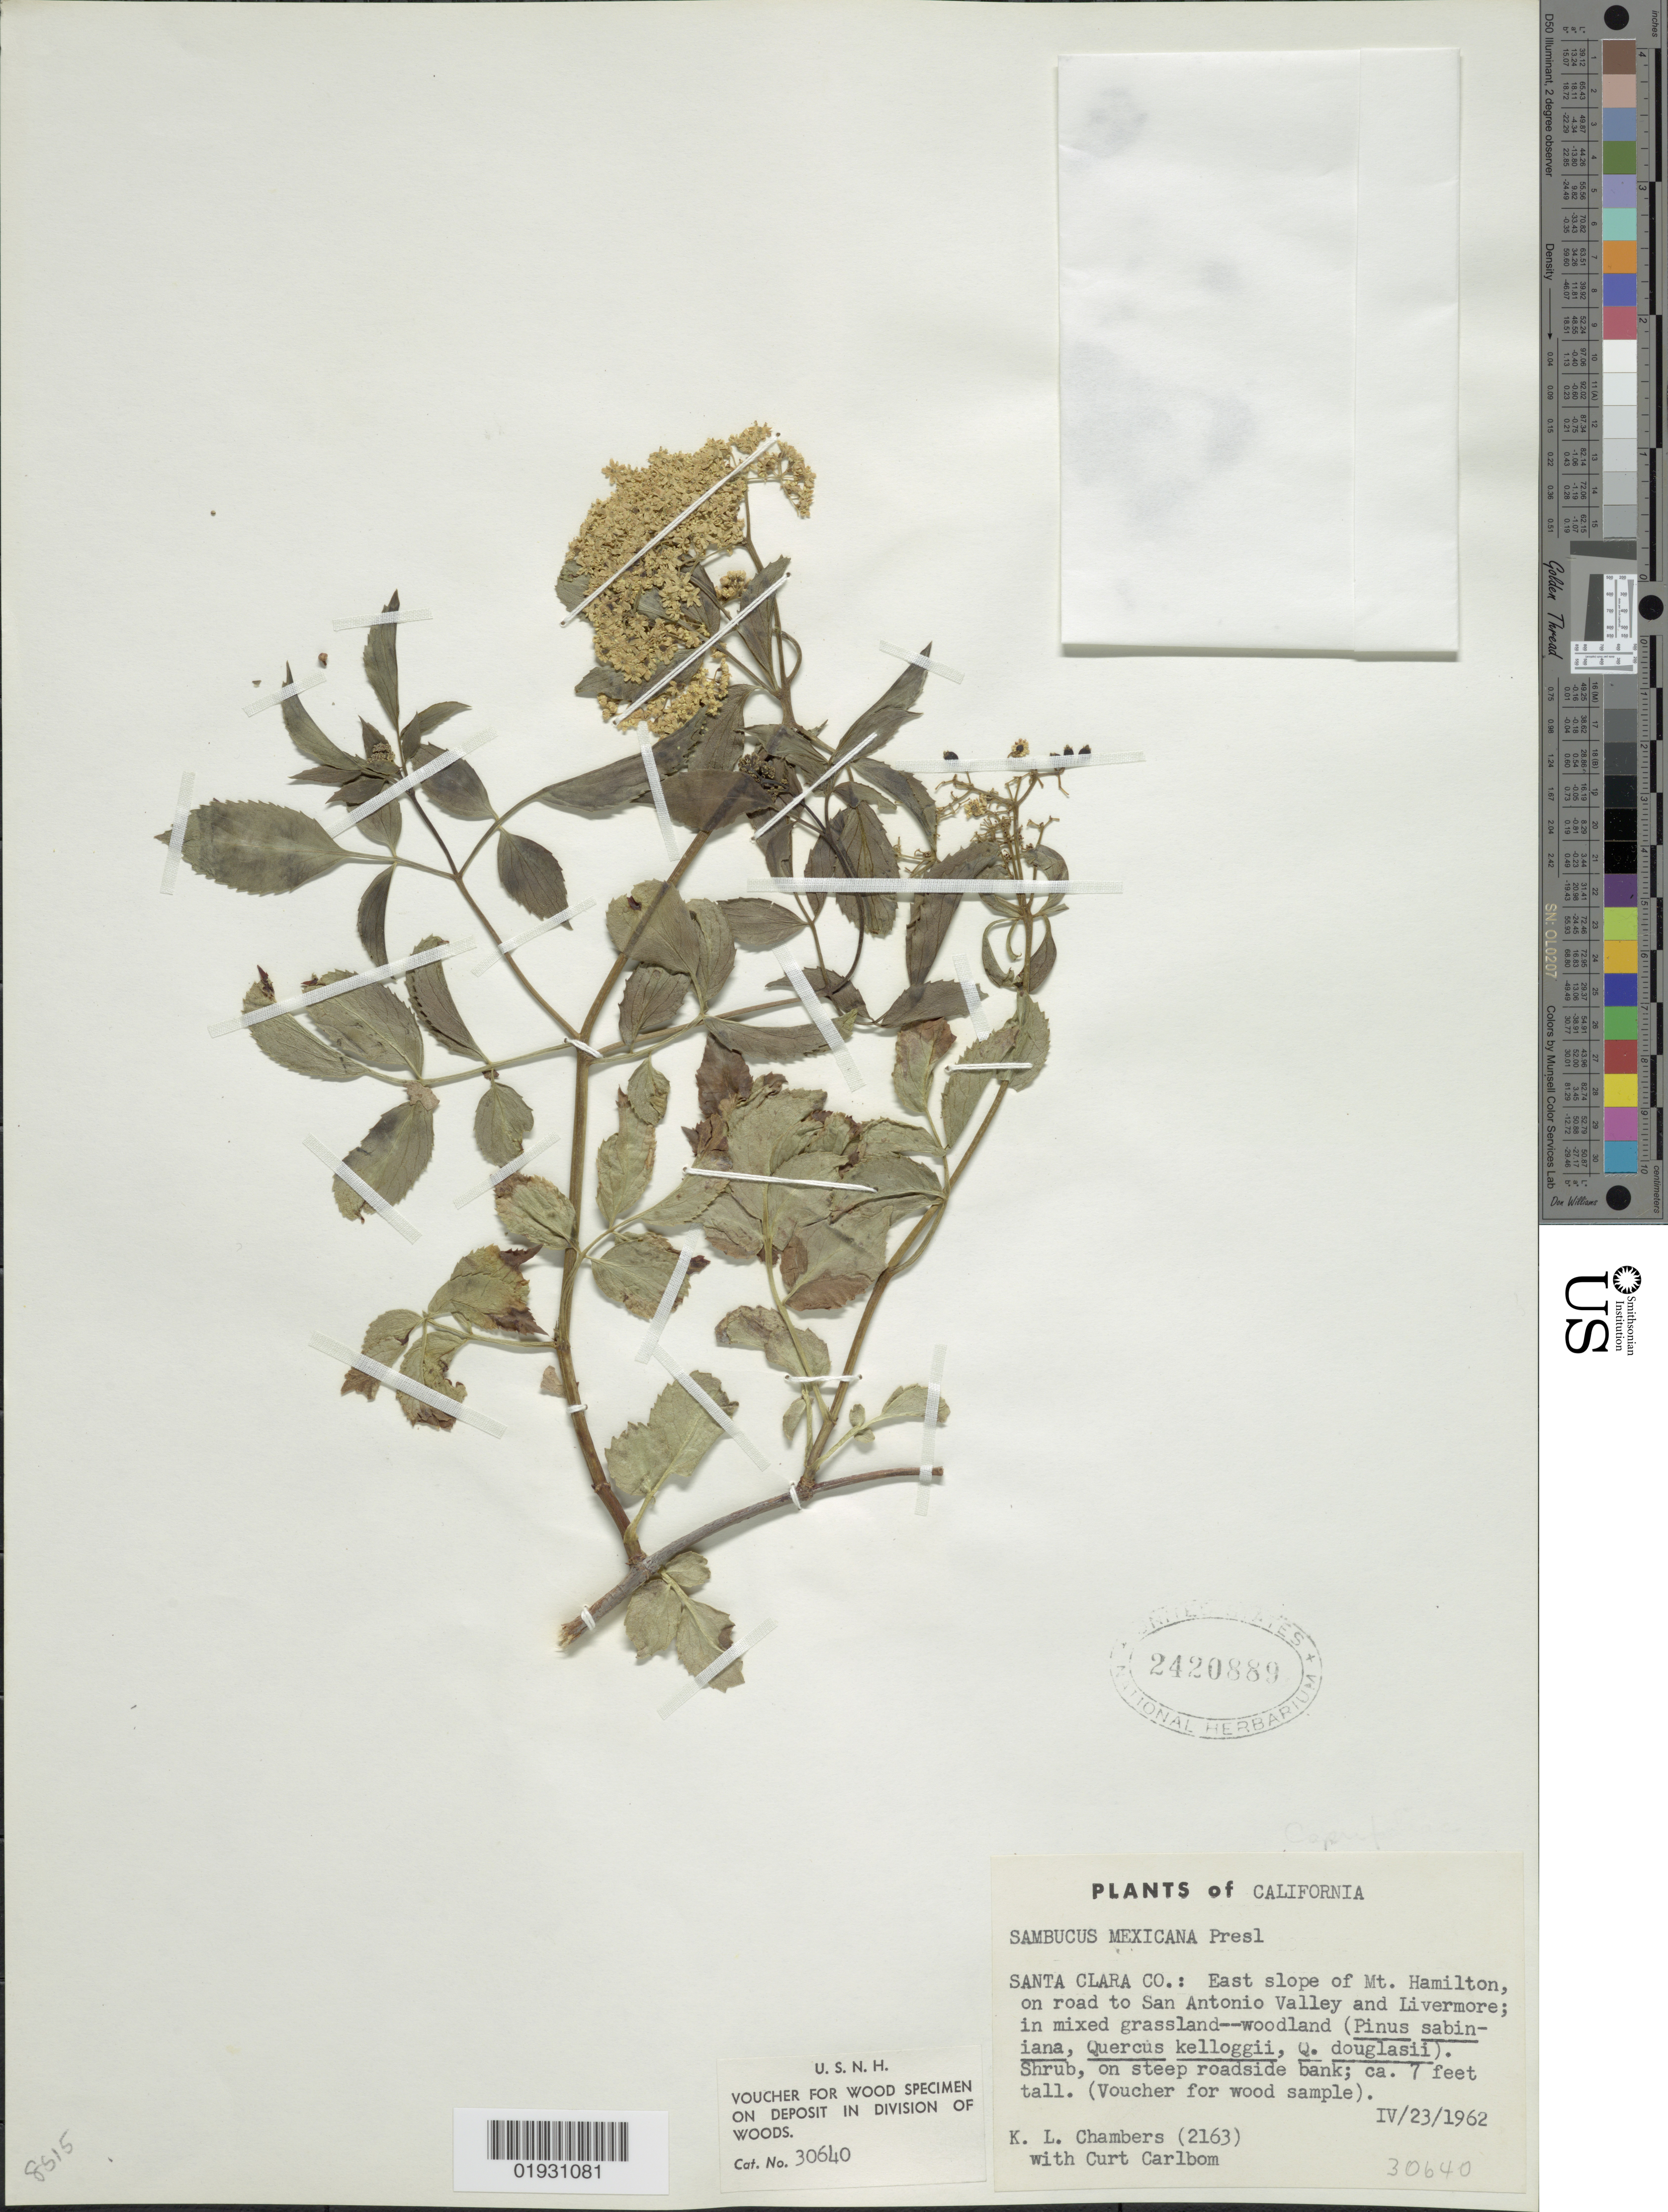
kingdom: Plantae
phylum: Tracheophyta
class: Magnoliopsida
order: Dipsacales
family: Viburnaceae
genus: Sambucus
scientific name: Sambucus mexicana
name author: C. Presl ex DC.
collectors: K. Chambers & C. Carlbom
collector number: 2163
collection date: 1962-04-23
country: United States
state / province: California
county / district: Santa Clara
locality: Santa Clara Co.: East slope of Mt. Hamilton, on road to San Antonio Valley and Livermore.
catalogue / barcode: US 2420889